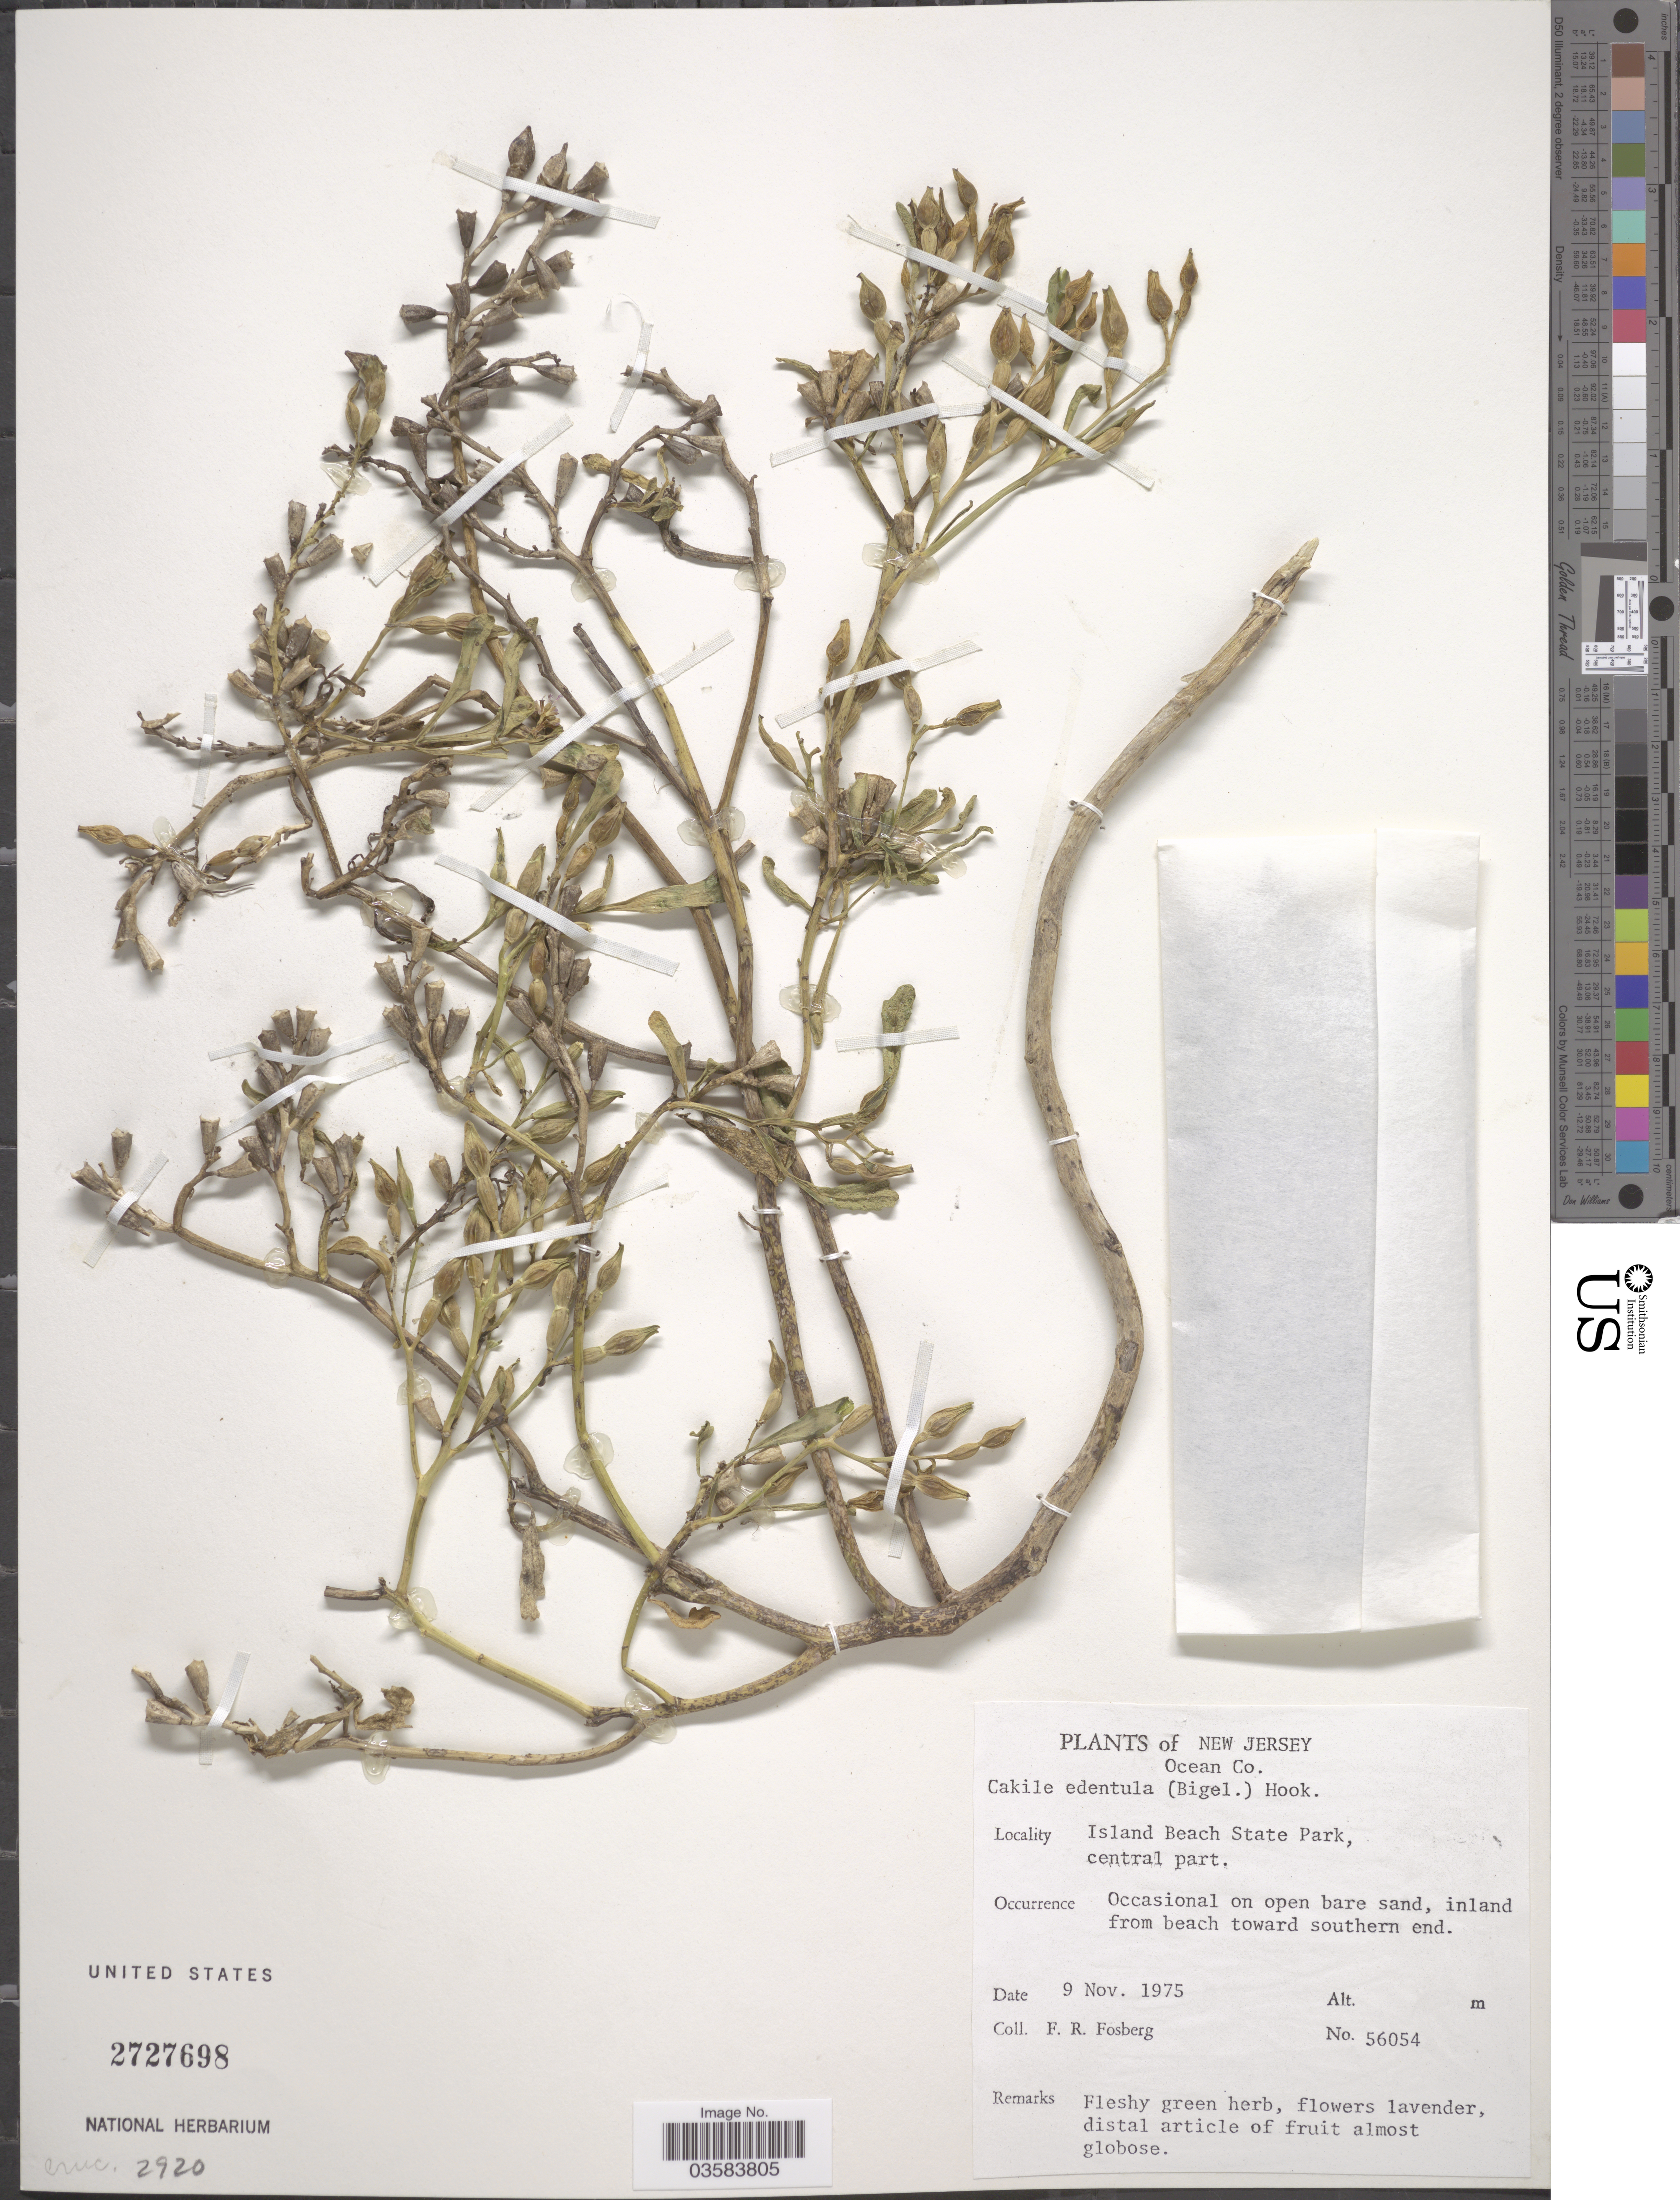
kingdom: Plantae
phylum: Tracheophyta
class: Magnoliopsida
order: Brassicales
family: Brassicaceae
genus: Cakile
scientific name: Cakile edentula var. edentula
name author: (Bigelow) Hook.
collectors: F. R. Fosberg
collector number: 56054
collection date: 1975-11-09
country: United States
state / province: New Jersey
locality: New Jersey Ocean Co. Island Beach State Park, central part. Occasional on open bare sand, inland from beach toward southern end.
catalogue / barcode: US 2727698